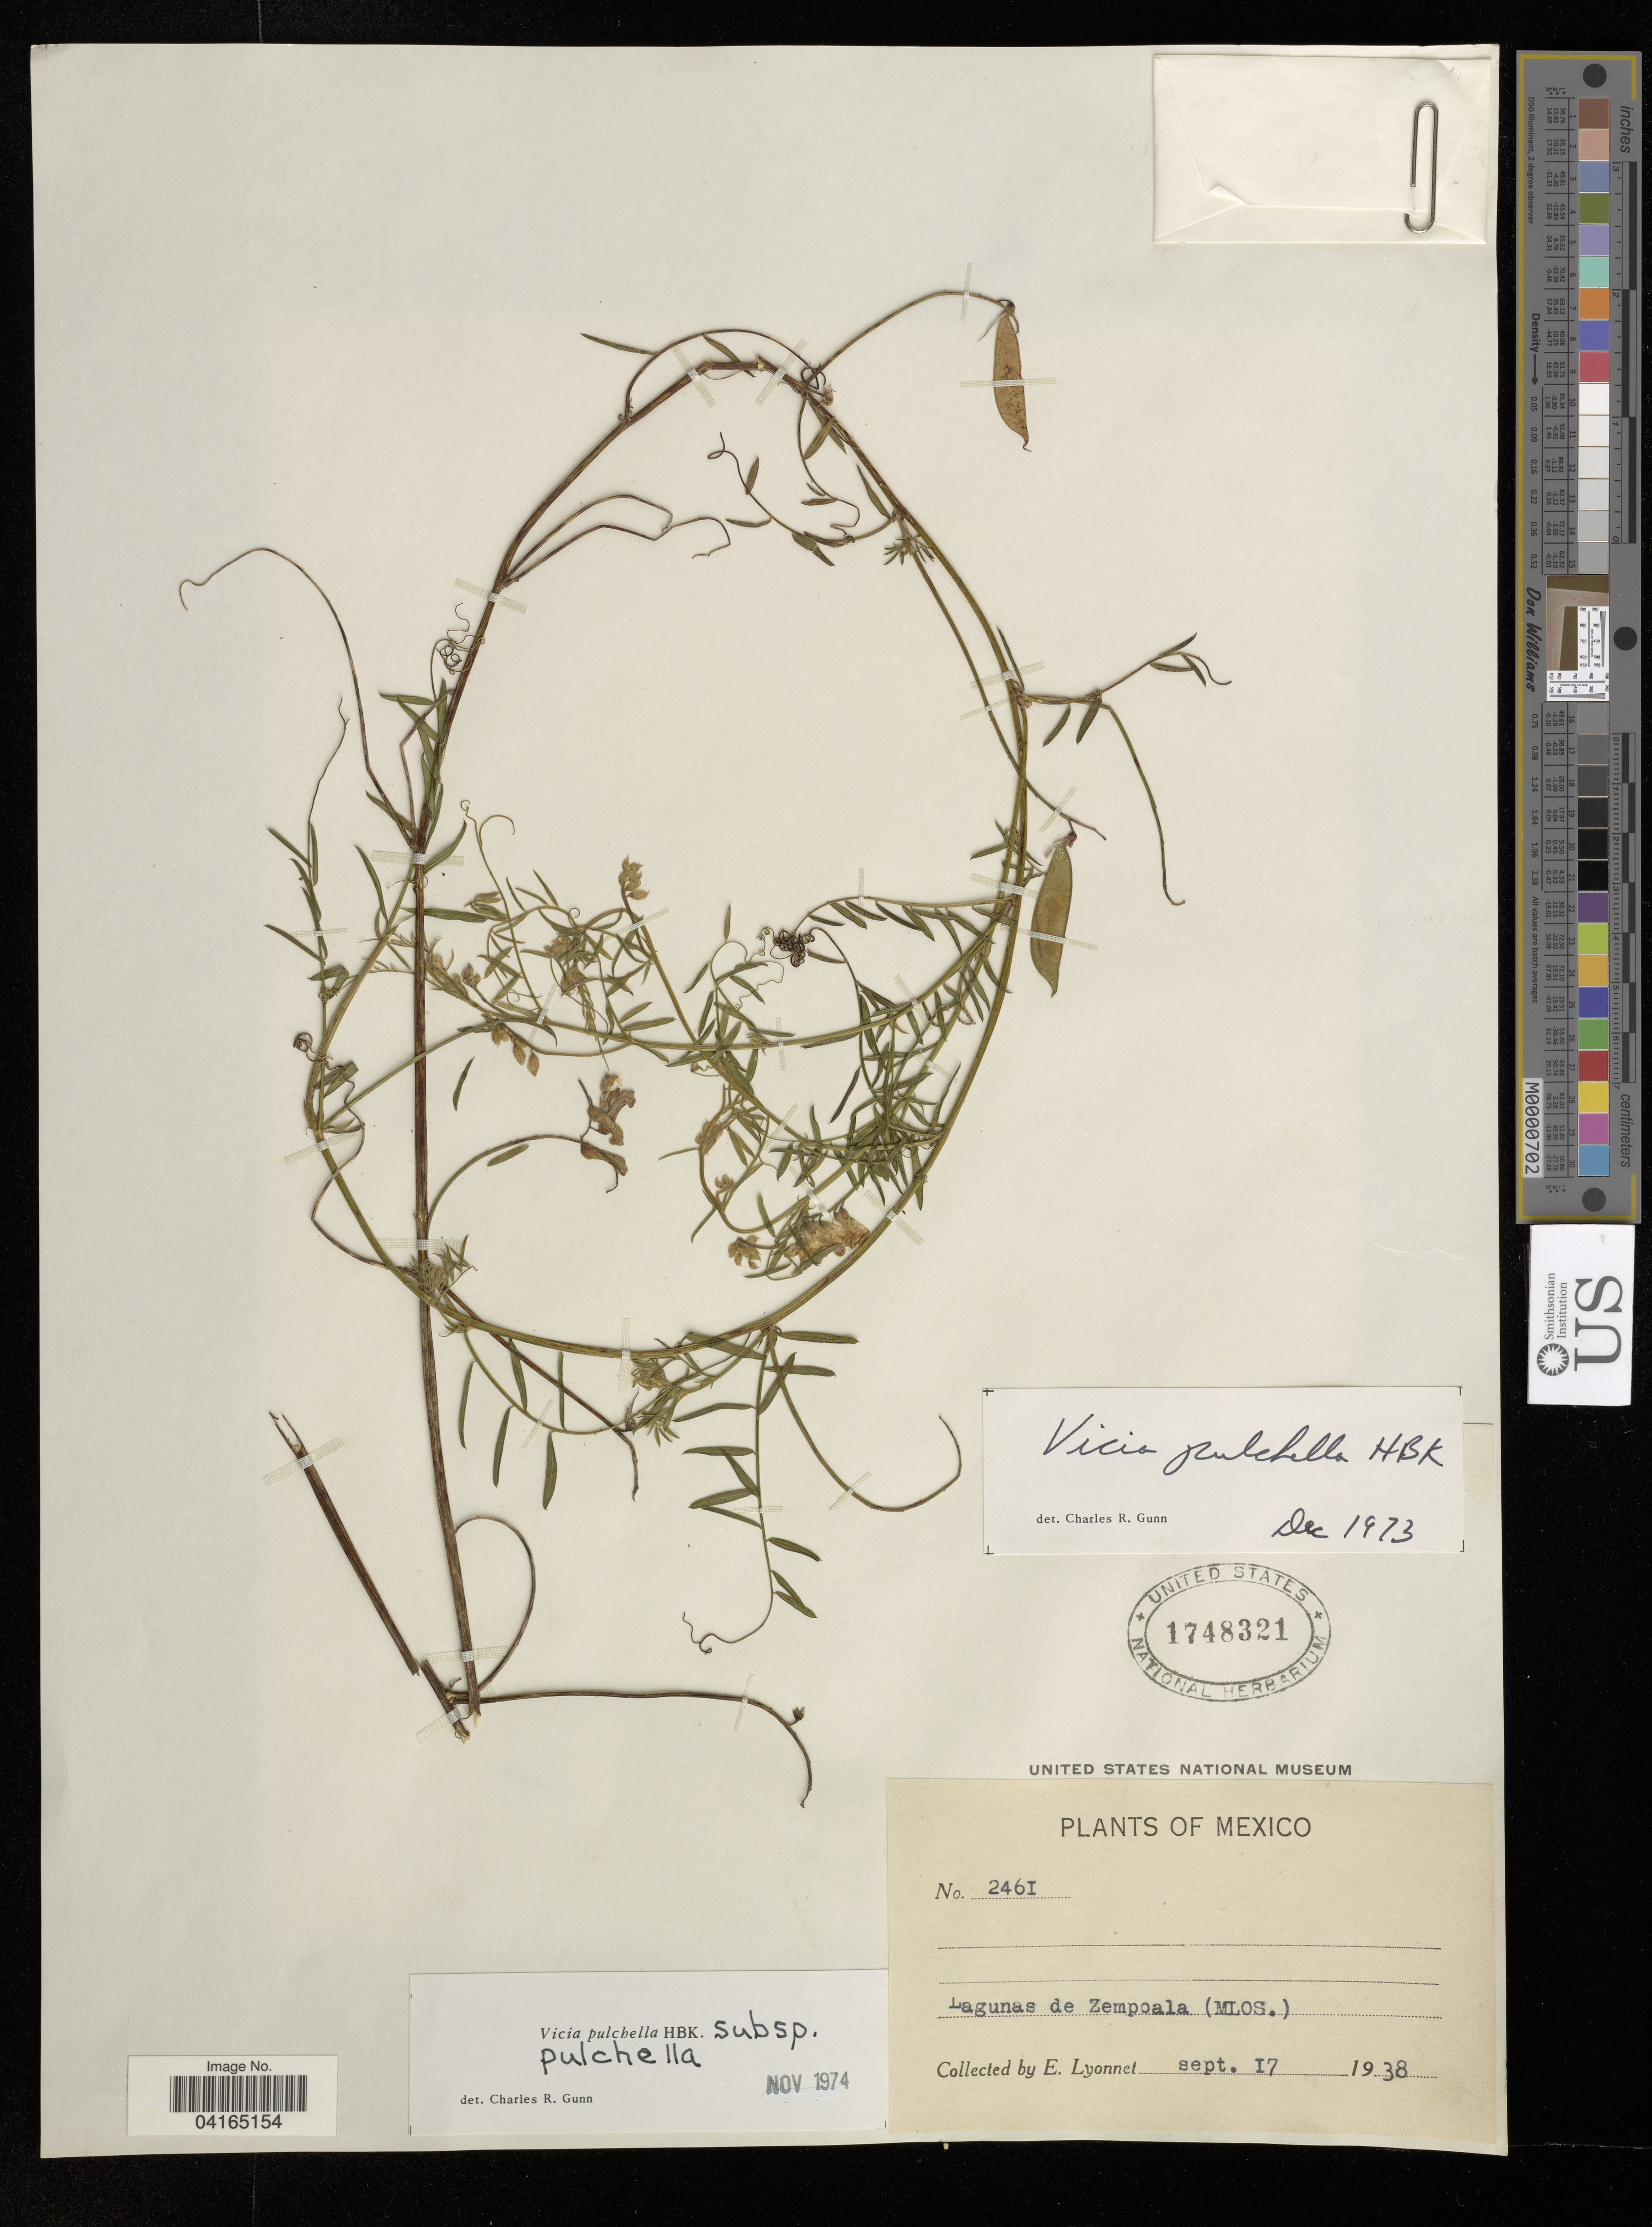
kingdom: Plantae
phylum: Tracheophyta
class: Magnoliopsida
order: Fabales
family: Fabaceae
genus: Vicia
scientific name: Vicia pulchella subsp. pulchella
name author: Kunth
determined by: Hechenleitner, Paulina, RBG Edinburgh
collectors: E. Lyonnet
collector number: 2461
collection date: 1938-09-17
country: Mexico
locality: Lagunas de Zempoala (MLOS.).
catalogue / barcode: US 1748321